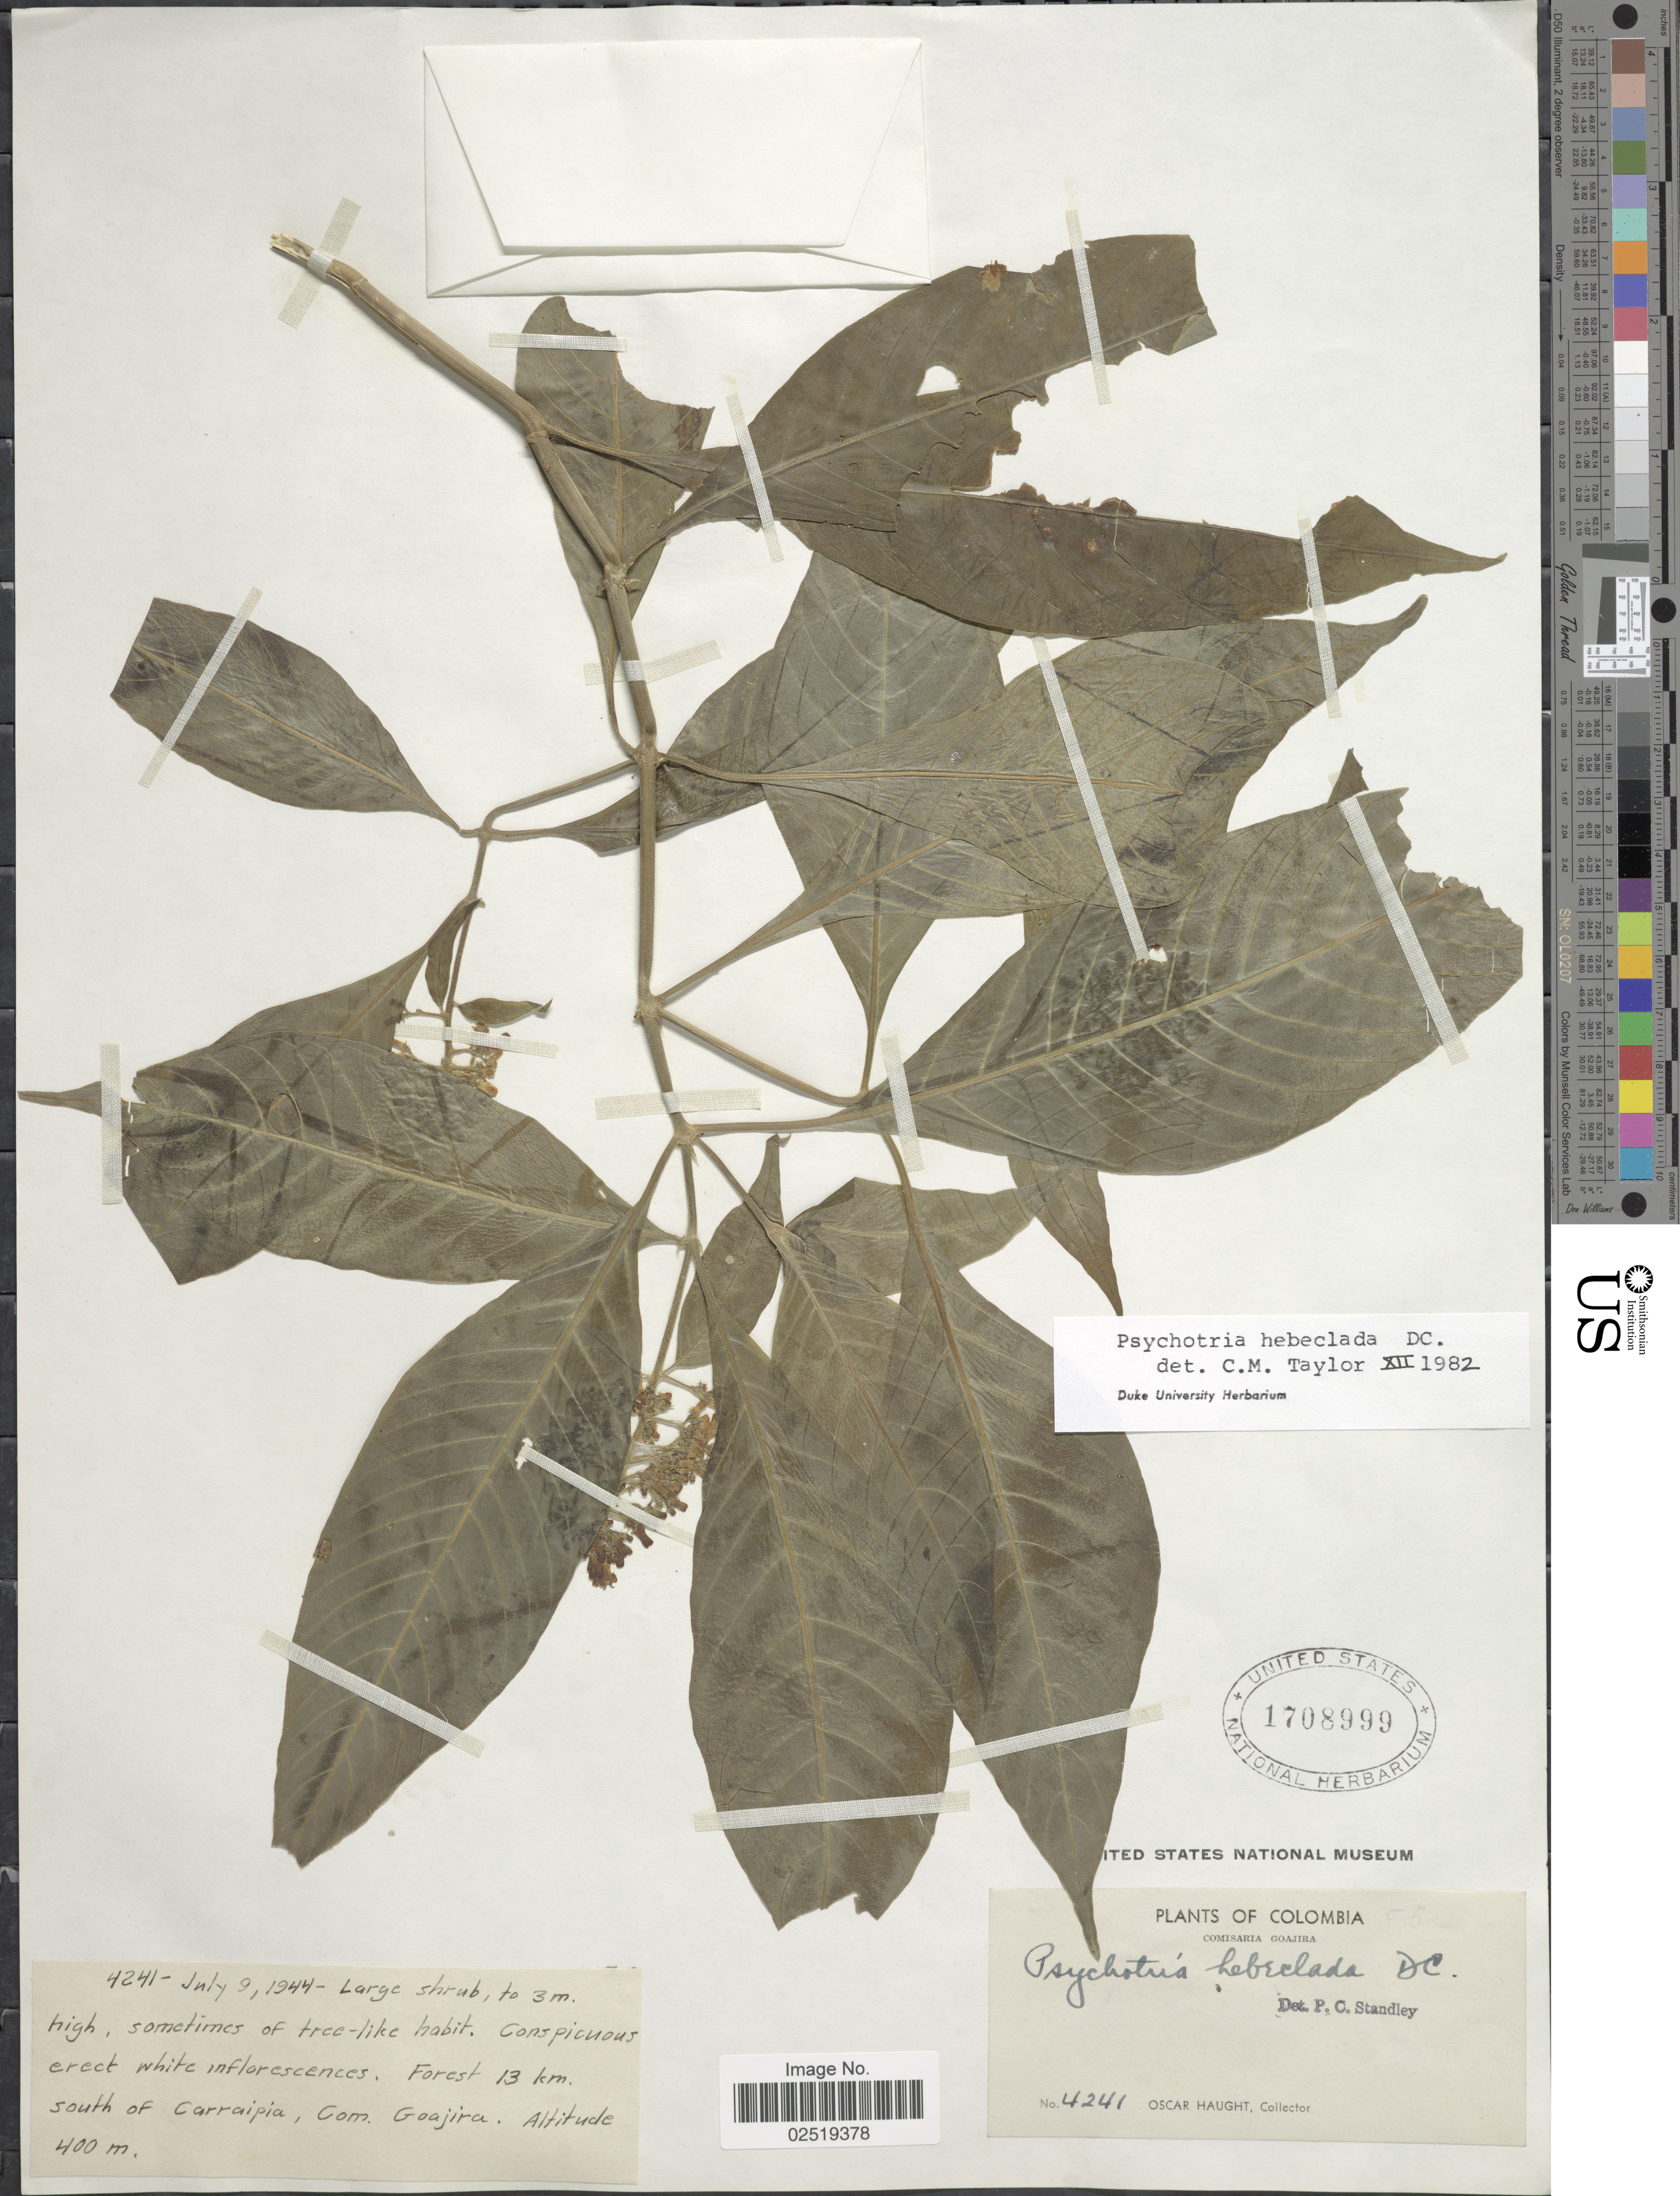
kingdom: Plantae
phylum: Tracheophyta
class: Magnoliopsida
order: Gentianales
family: Rubiaceae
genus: Psychotria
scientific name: Psychotria hebeclada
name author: DC.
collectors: O. L. Haught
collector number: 4241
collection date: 1944-07-09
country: Colombia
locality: Forest 13 km. south of Carraipia, Com. Goajira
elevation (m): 400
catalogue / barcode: US 1708999